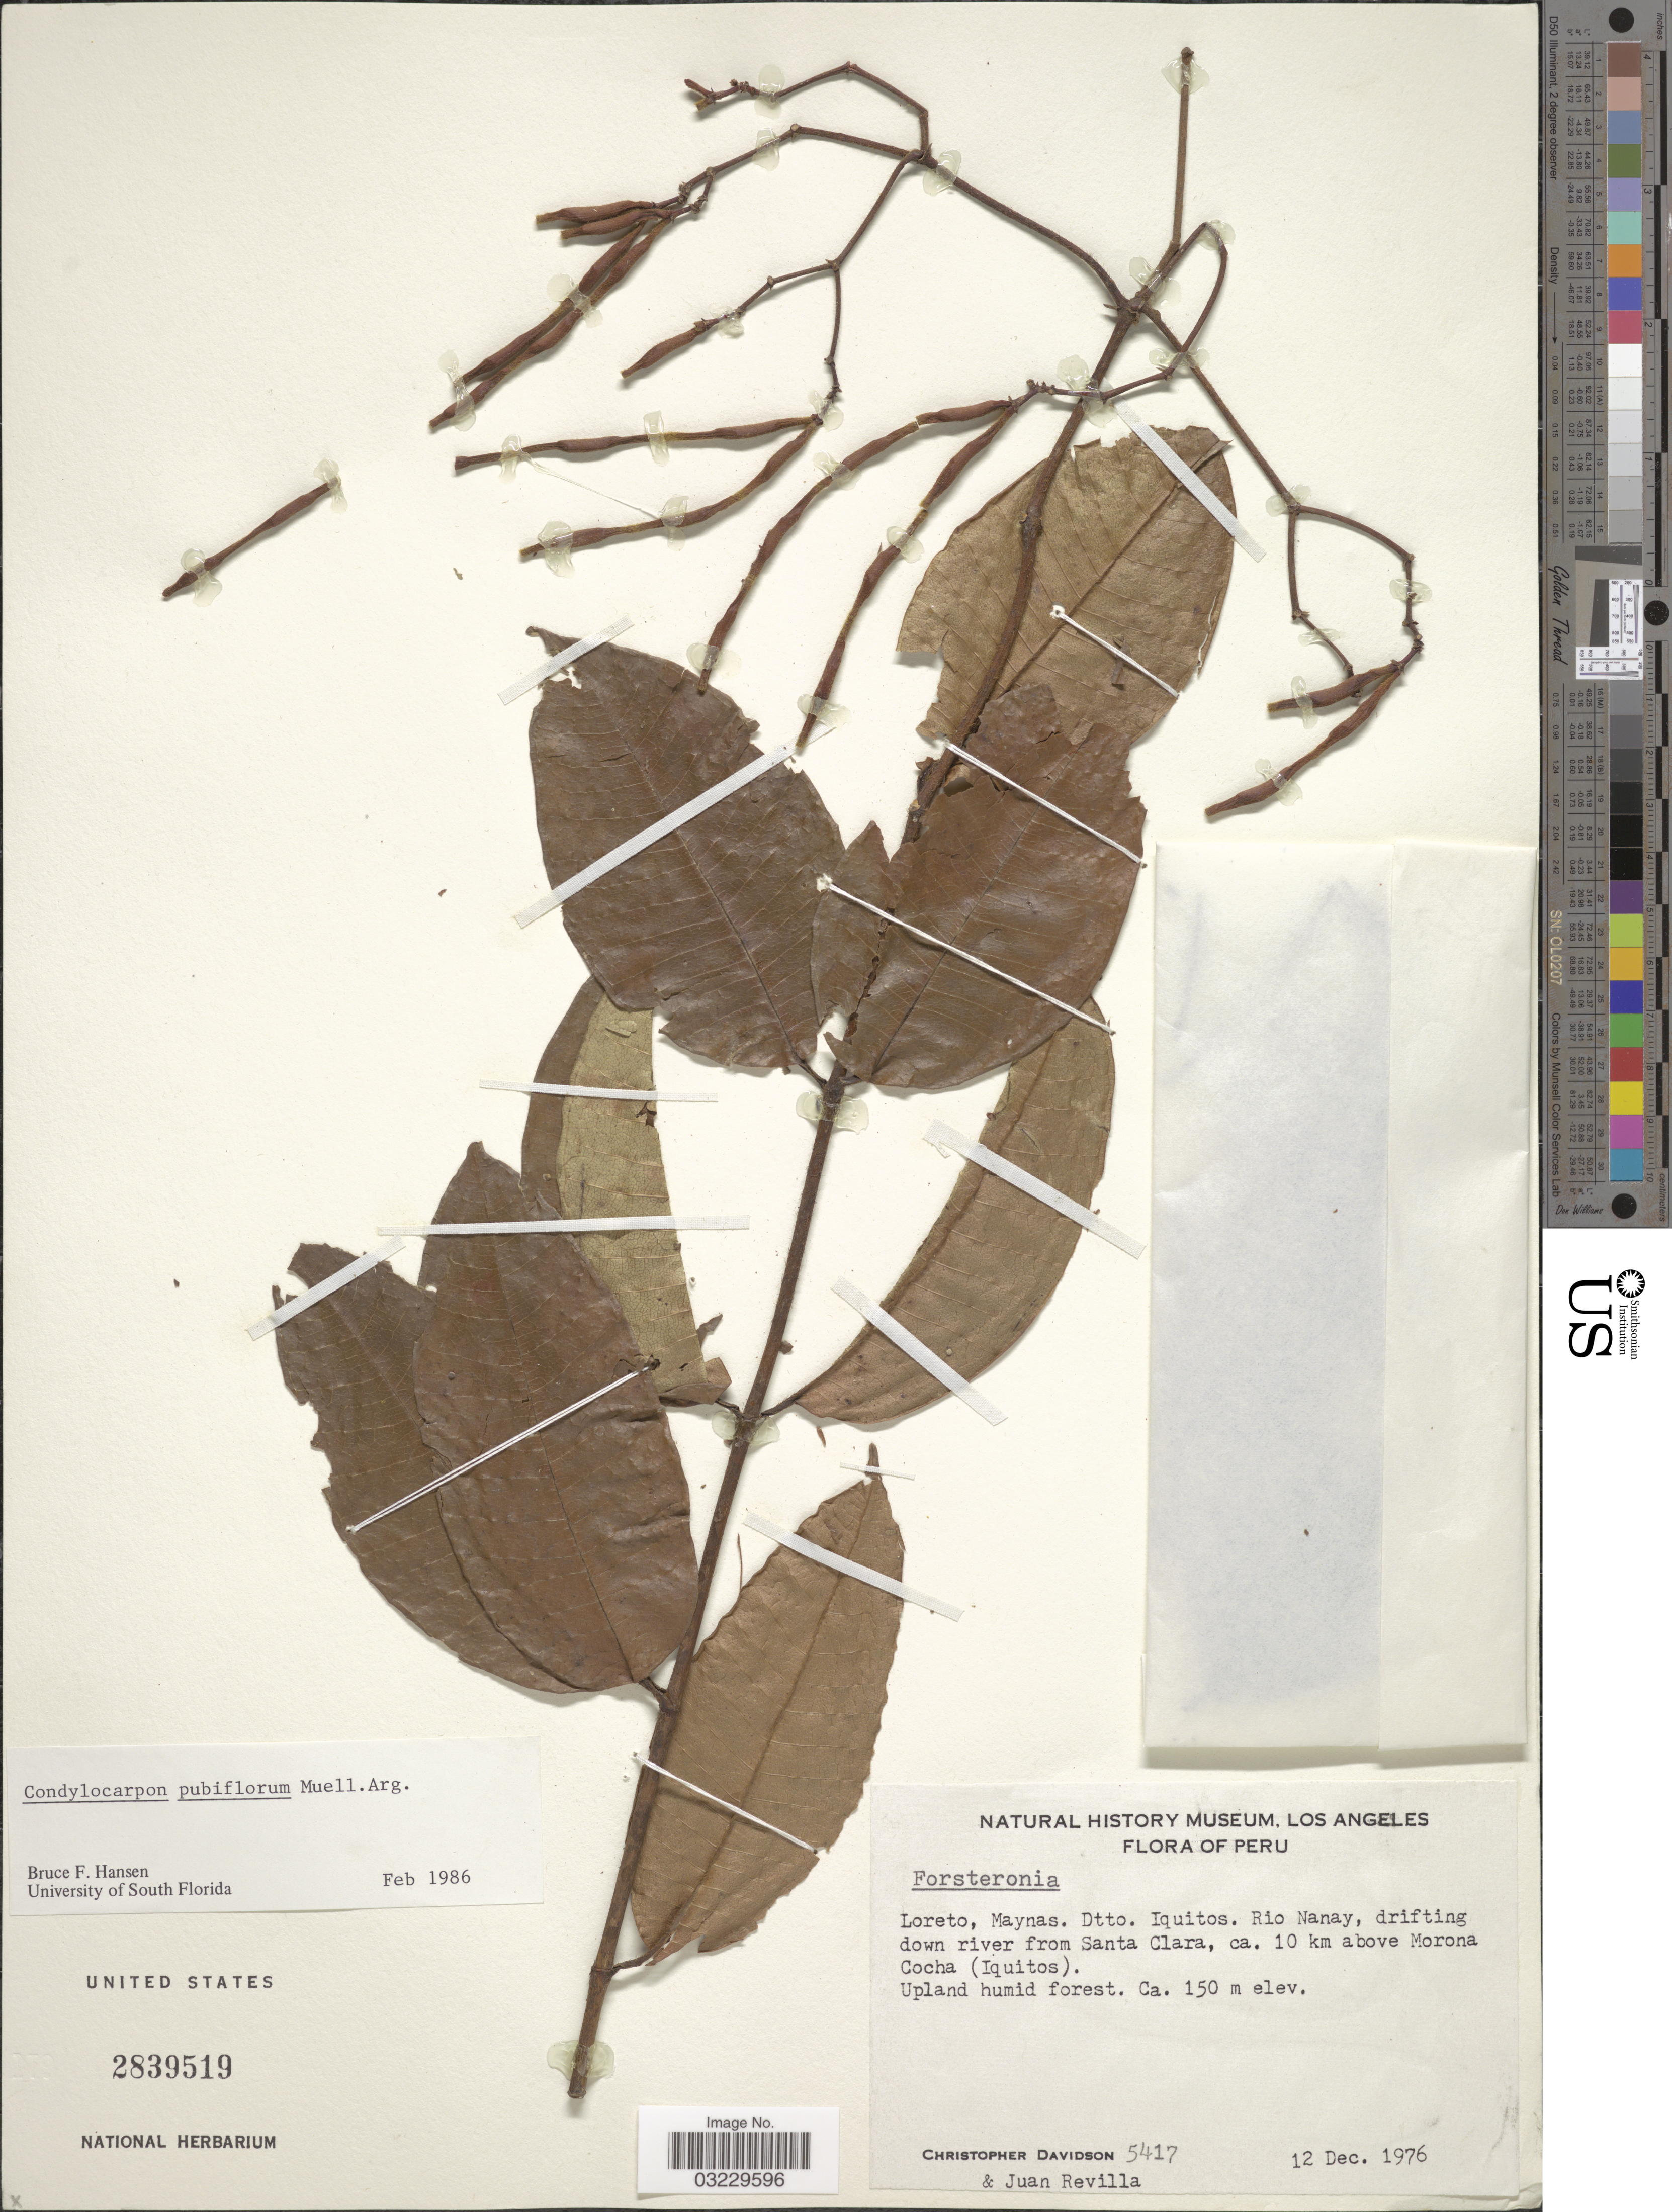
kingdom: Plantae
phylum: Tracheophyta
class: Magnoliopsida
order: Gentianales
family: Apocynaceae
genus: Condylocarpon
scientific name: Condylocarpon pubiflorum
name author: Müll. Arg.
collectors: C. Davidson & J. Revilla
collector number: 5417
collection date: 1976-12-12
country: Peru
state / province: Loreto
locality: Maynas, Dtto. Iquitos. Rio Nanay, drifting down river from Santa Clara, ca. 10 km above Morona Cocha (Iquitos).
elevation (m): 150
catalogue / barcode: US 2839519